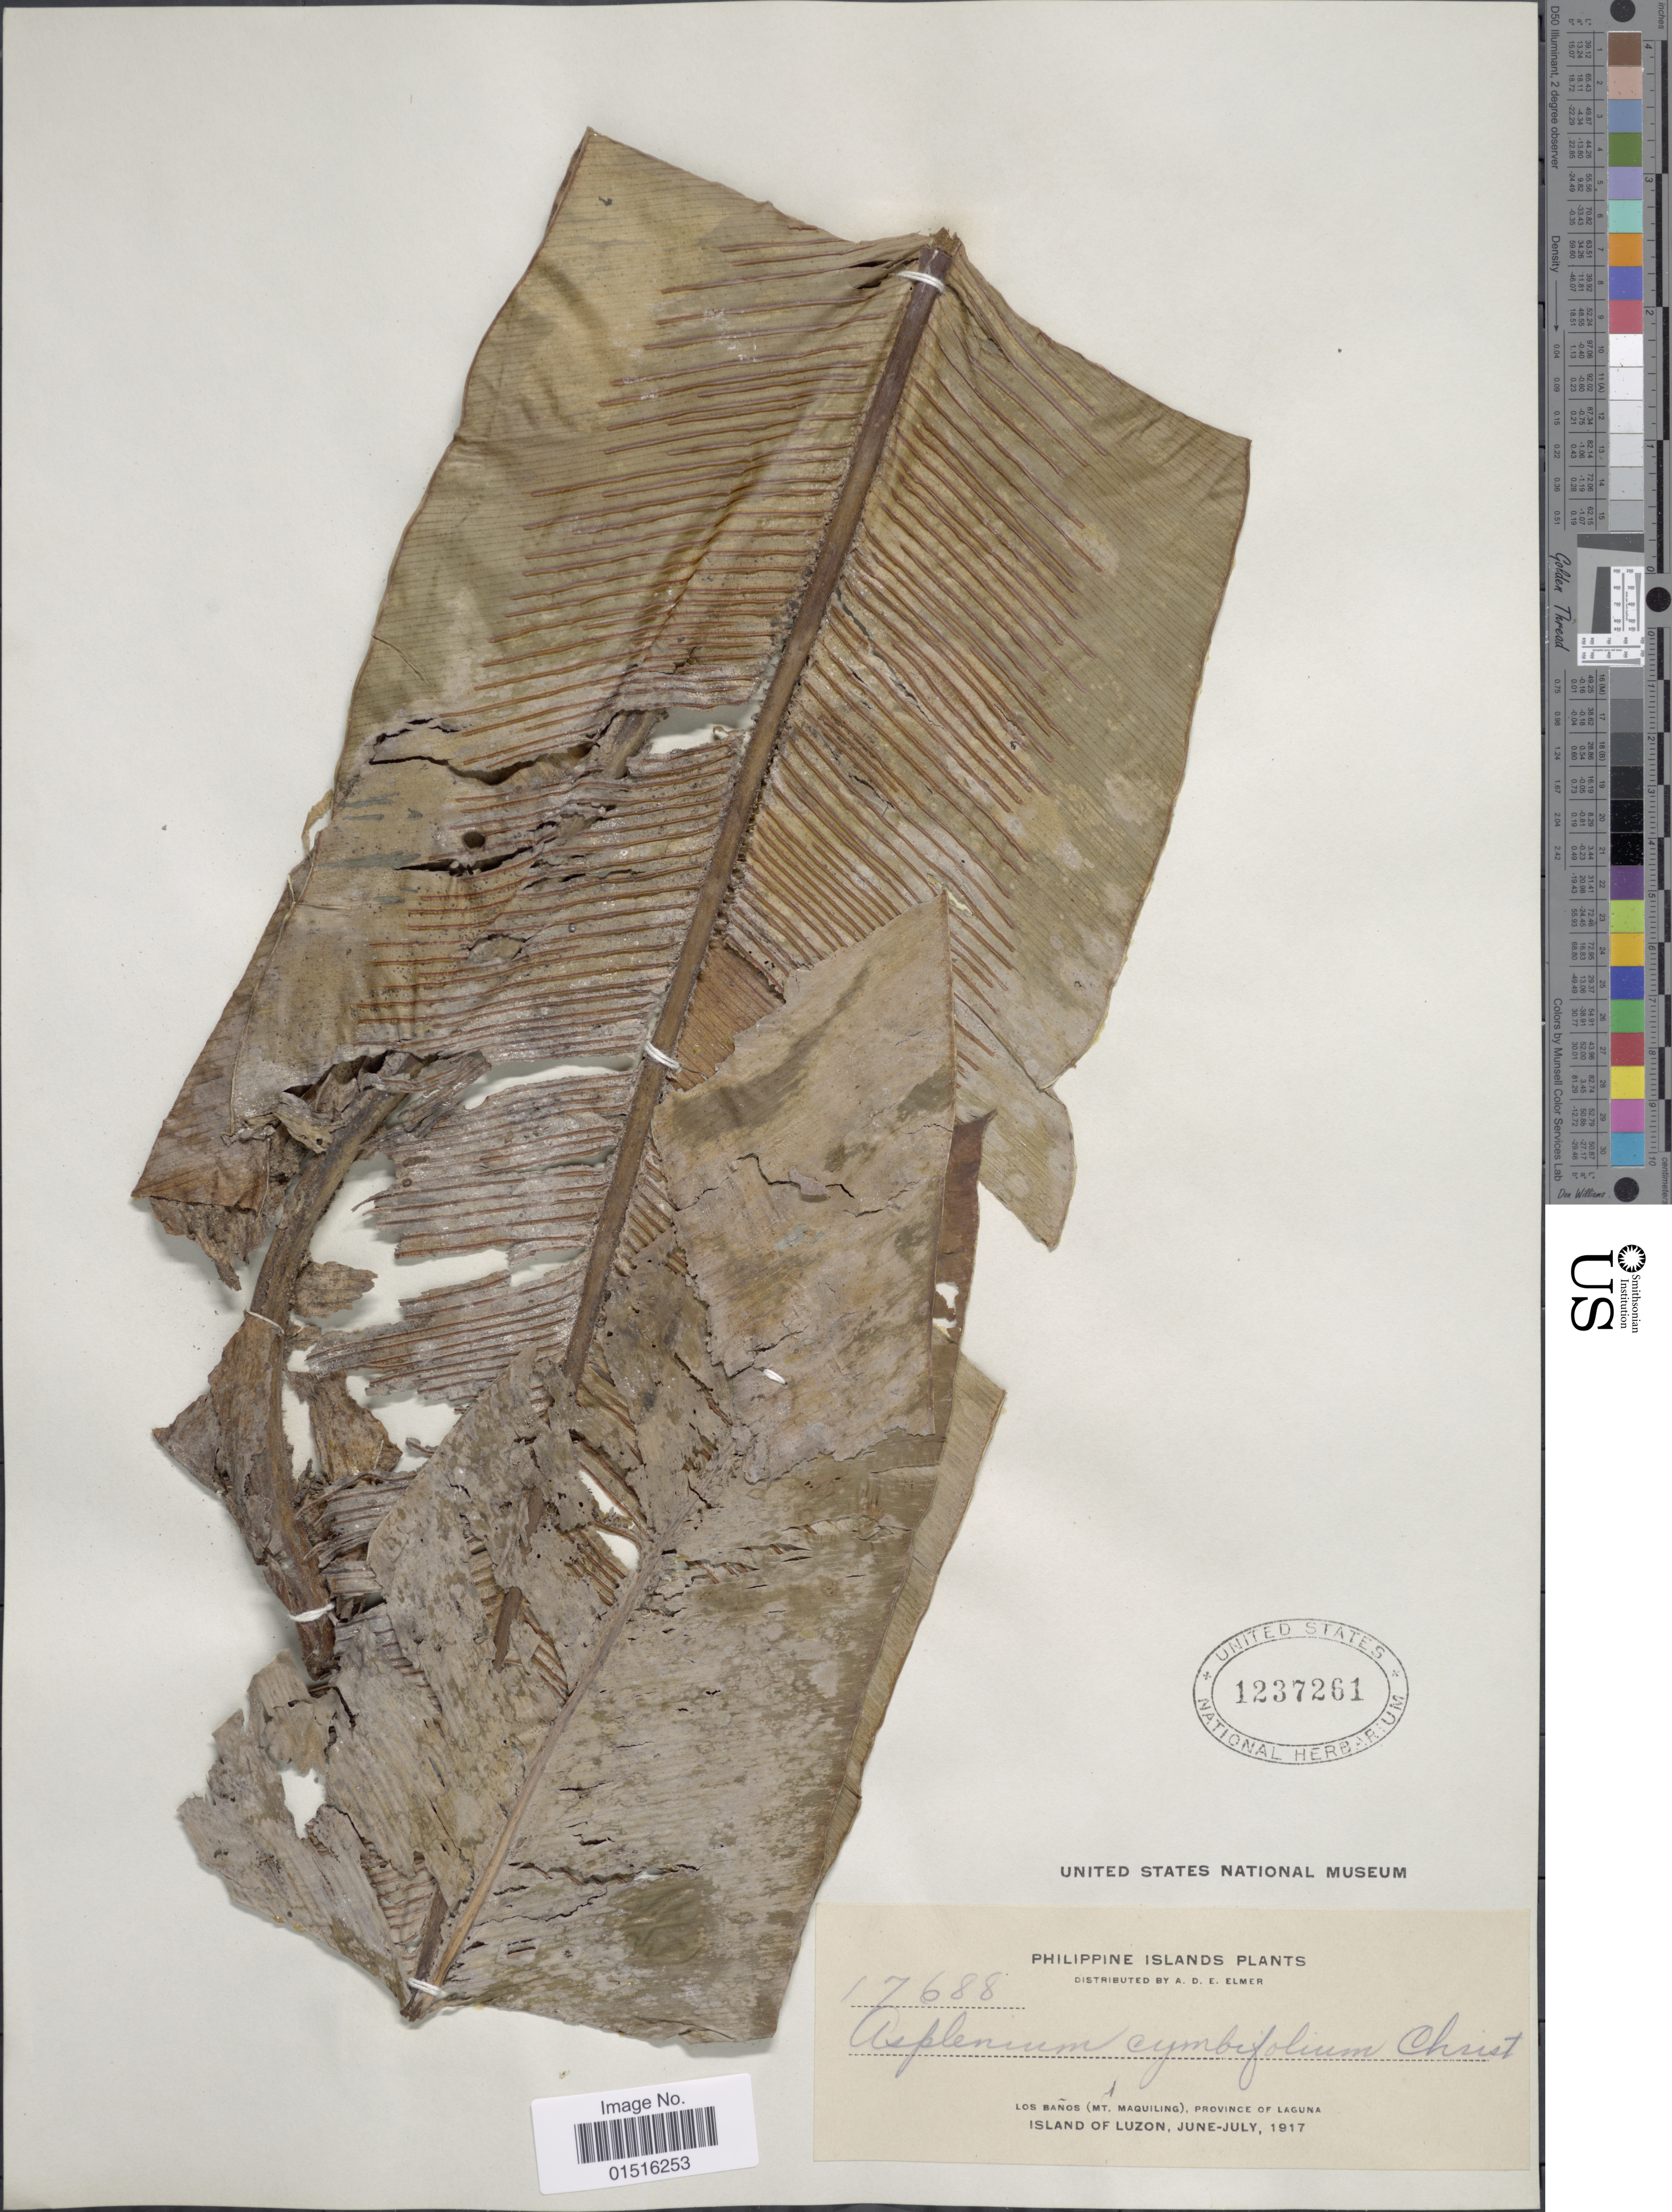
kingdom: Plantae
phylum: Tracheophyta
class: Polypodiopsida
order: Polypodiales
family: Aspleniaceae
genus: Asplenium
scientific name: Asplenium cymbifolium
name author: Christ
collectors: A. D. E. Elmer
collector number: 17688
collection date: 1917-06/1917-07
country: Philippines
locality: Philippine Islands Plants, Los Banos (Mt. Maquiling), Province of Laguna, Island of Luzon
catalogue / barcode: US 1237261